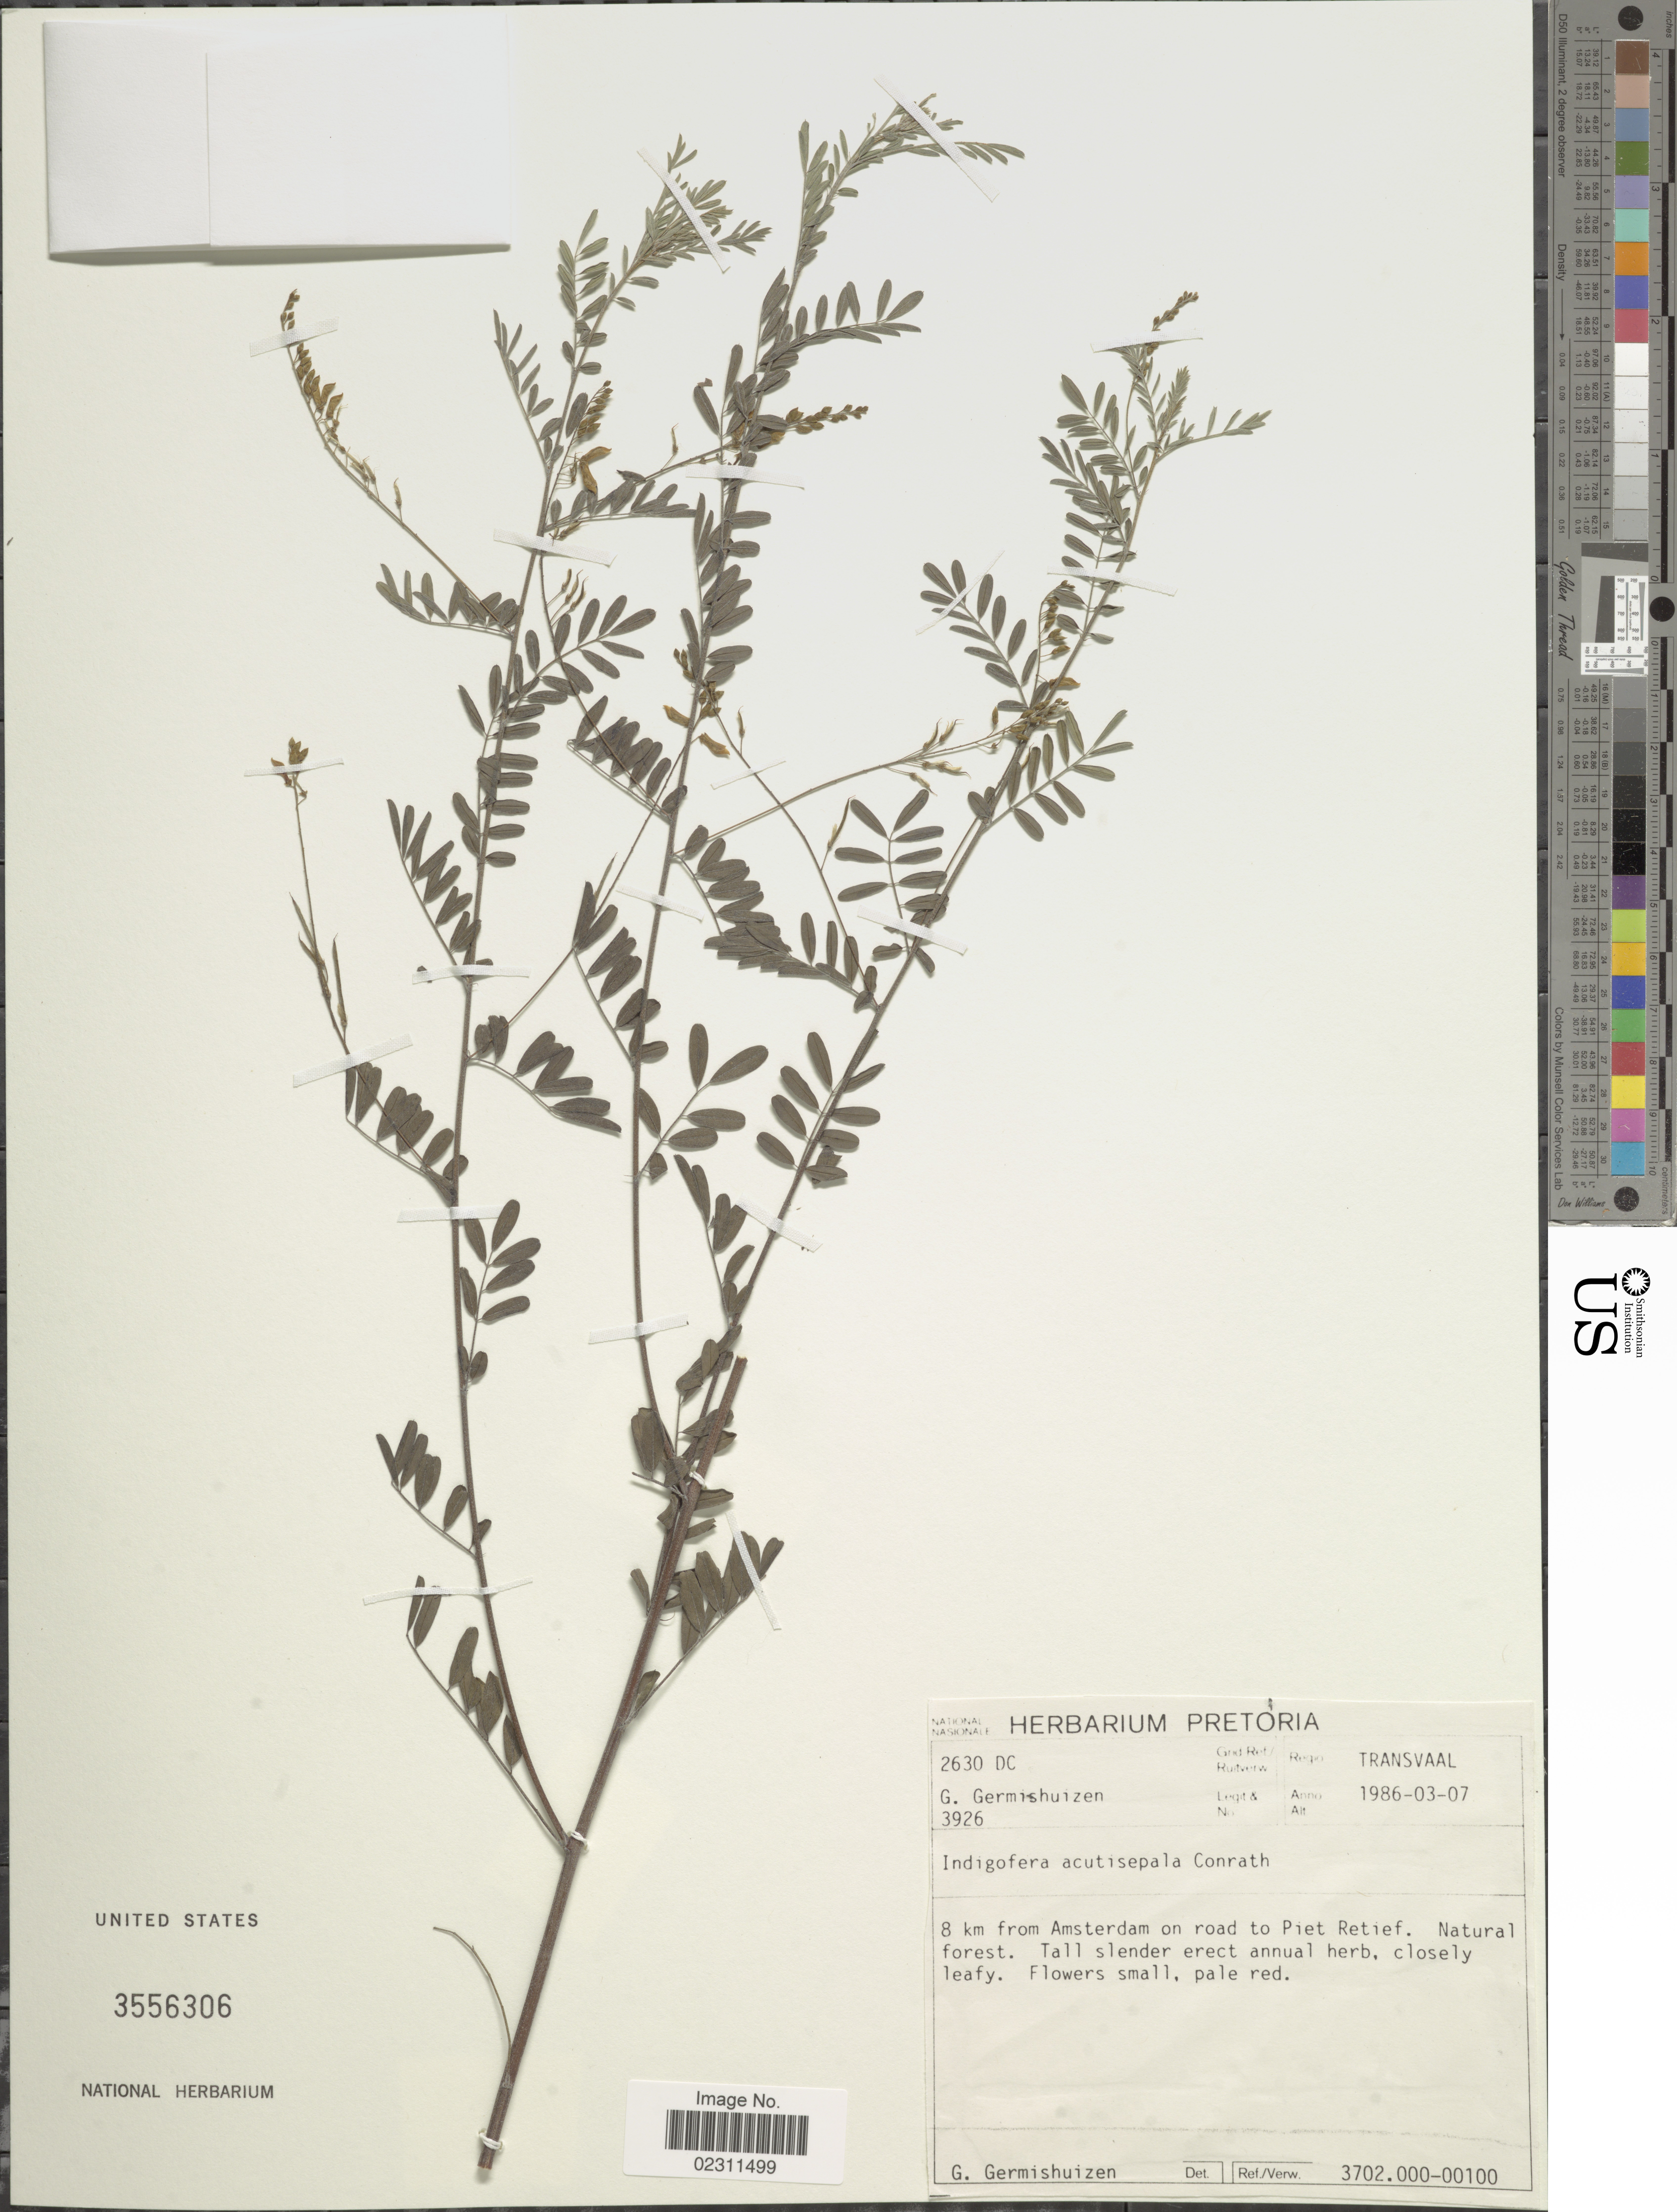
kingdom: Plantae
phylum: Tracheophyta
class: Magnoliopsida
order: Fabales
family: Fabaceae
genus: Indigofera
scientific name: Indigofera acutisepala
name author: Baker f.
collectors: G. Germishuizen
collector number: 3926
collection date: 1986-03-07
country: South Africa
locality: Transvaal. 8 km from Amsterdam on road to Piet Retief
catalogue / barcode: US 3556306